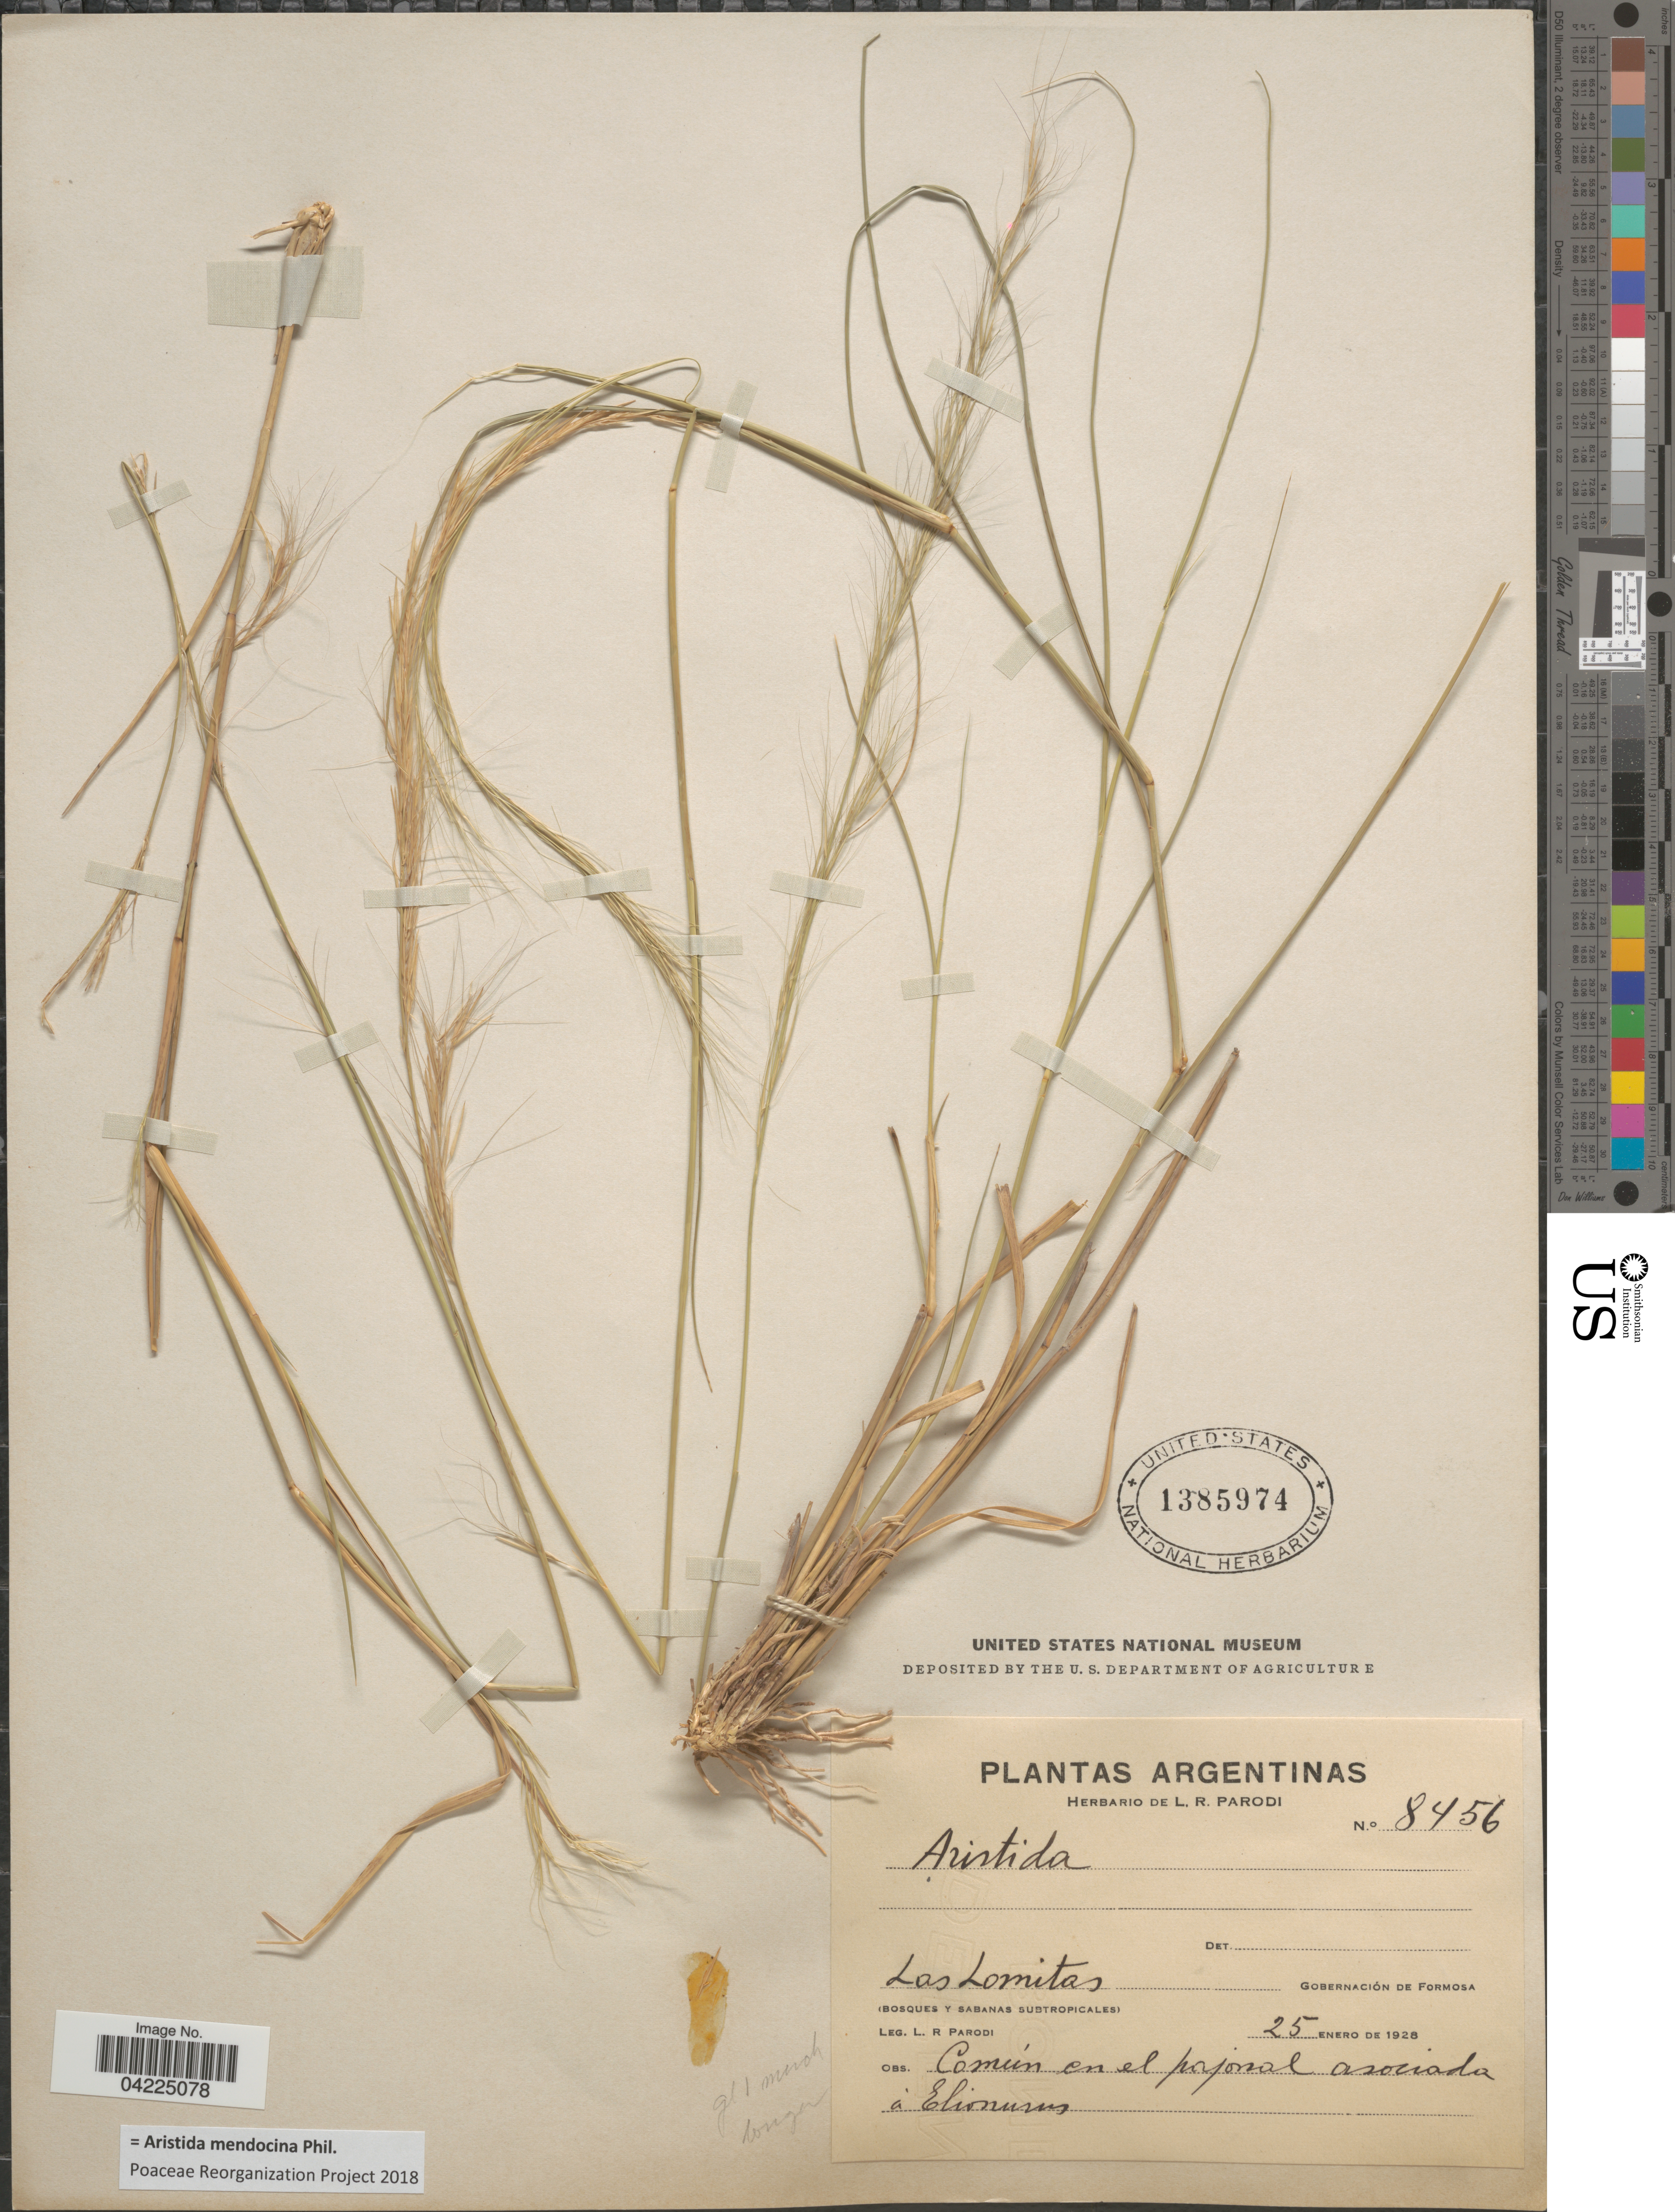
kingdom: Plantae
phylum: Tracheophyta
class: Liliopsida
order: Poales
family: Poaceae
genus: Aristida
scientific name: Aristida mendocina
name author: Phil.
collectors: L. R. Parodi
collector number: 8456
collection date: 1928-01-25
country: Argentina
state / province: Formosa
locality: Las Lomitas. Gobernación De Formosa.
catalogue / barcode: US 1385974